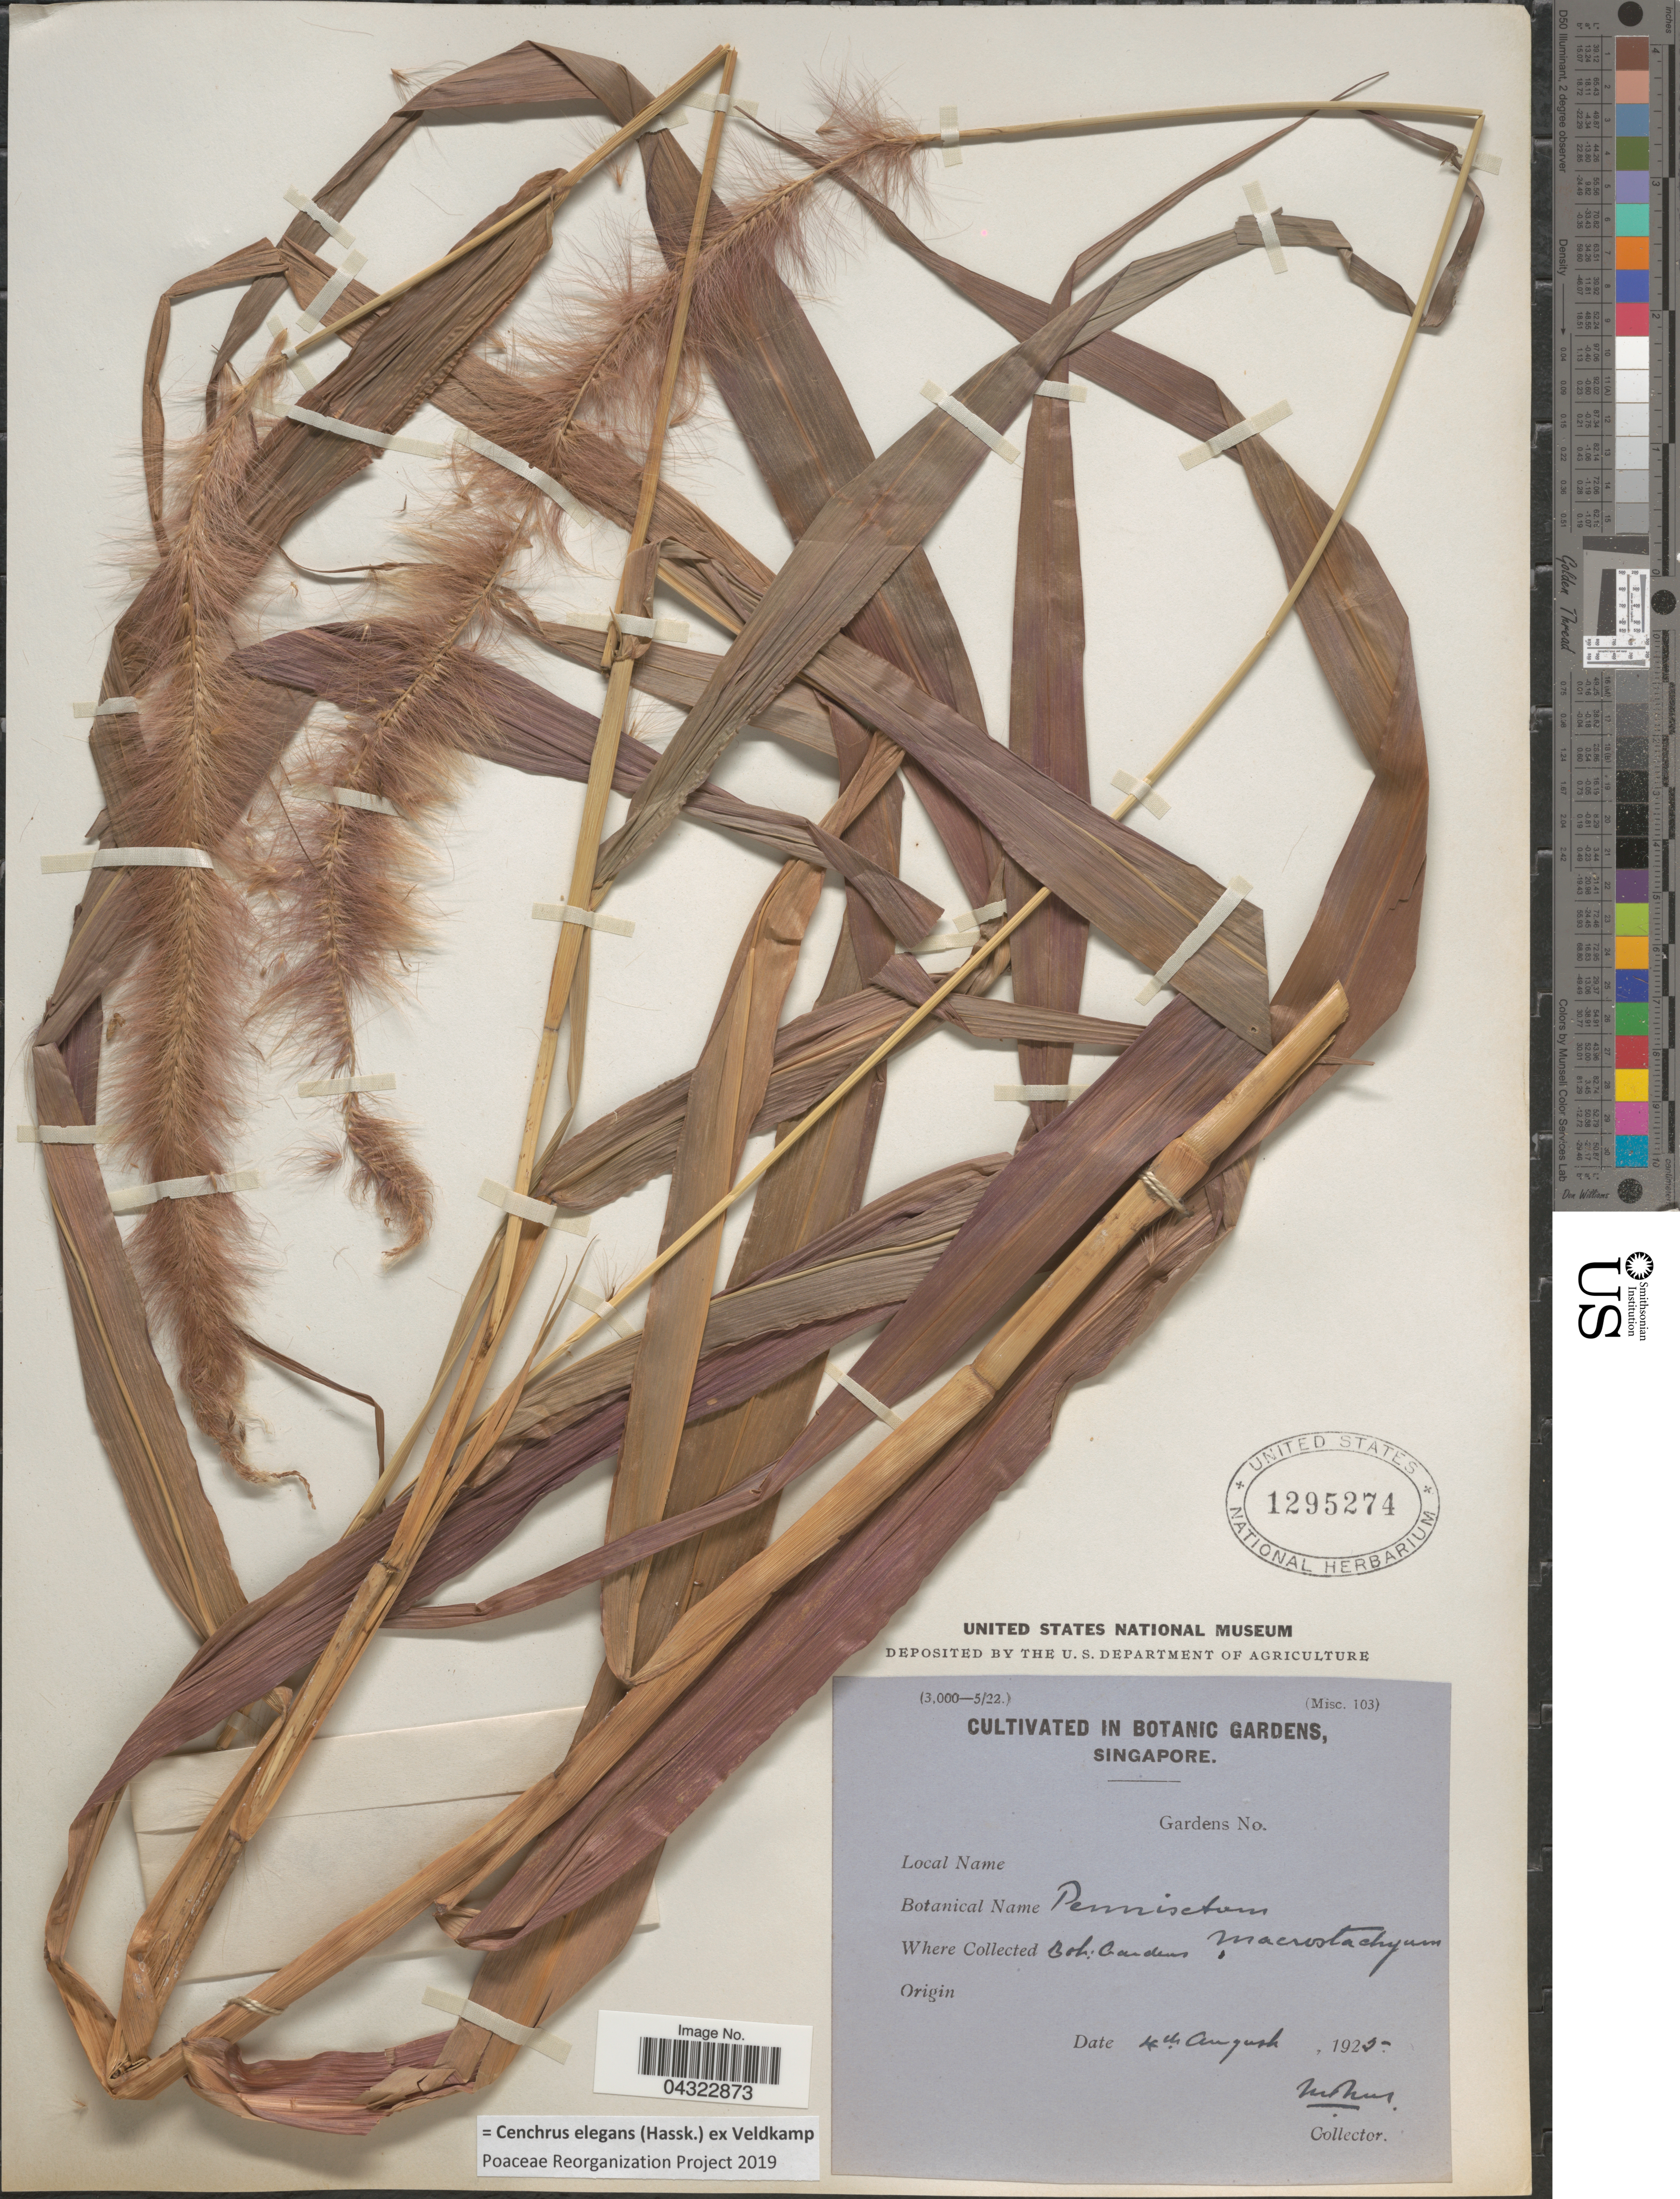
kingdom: Plantae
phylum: Tracheophyta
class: Liliopsida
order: Poales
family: Poaceae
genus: Cenchrus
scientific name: Cenchrus elegans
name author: (Hassk.) Veldkamp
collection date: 1925-08-04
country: Singapore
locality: In Botanic Gardens.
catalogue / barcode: US 1295274